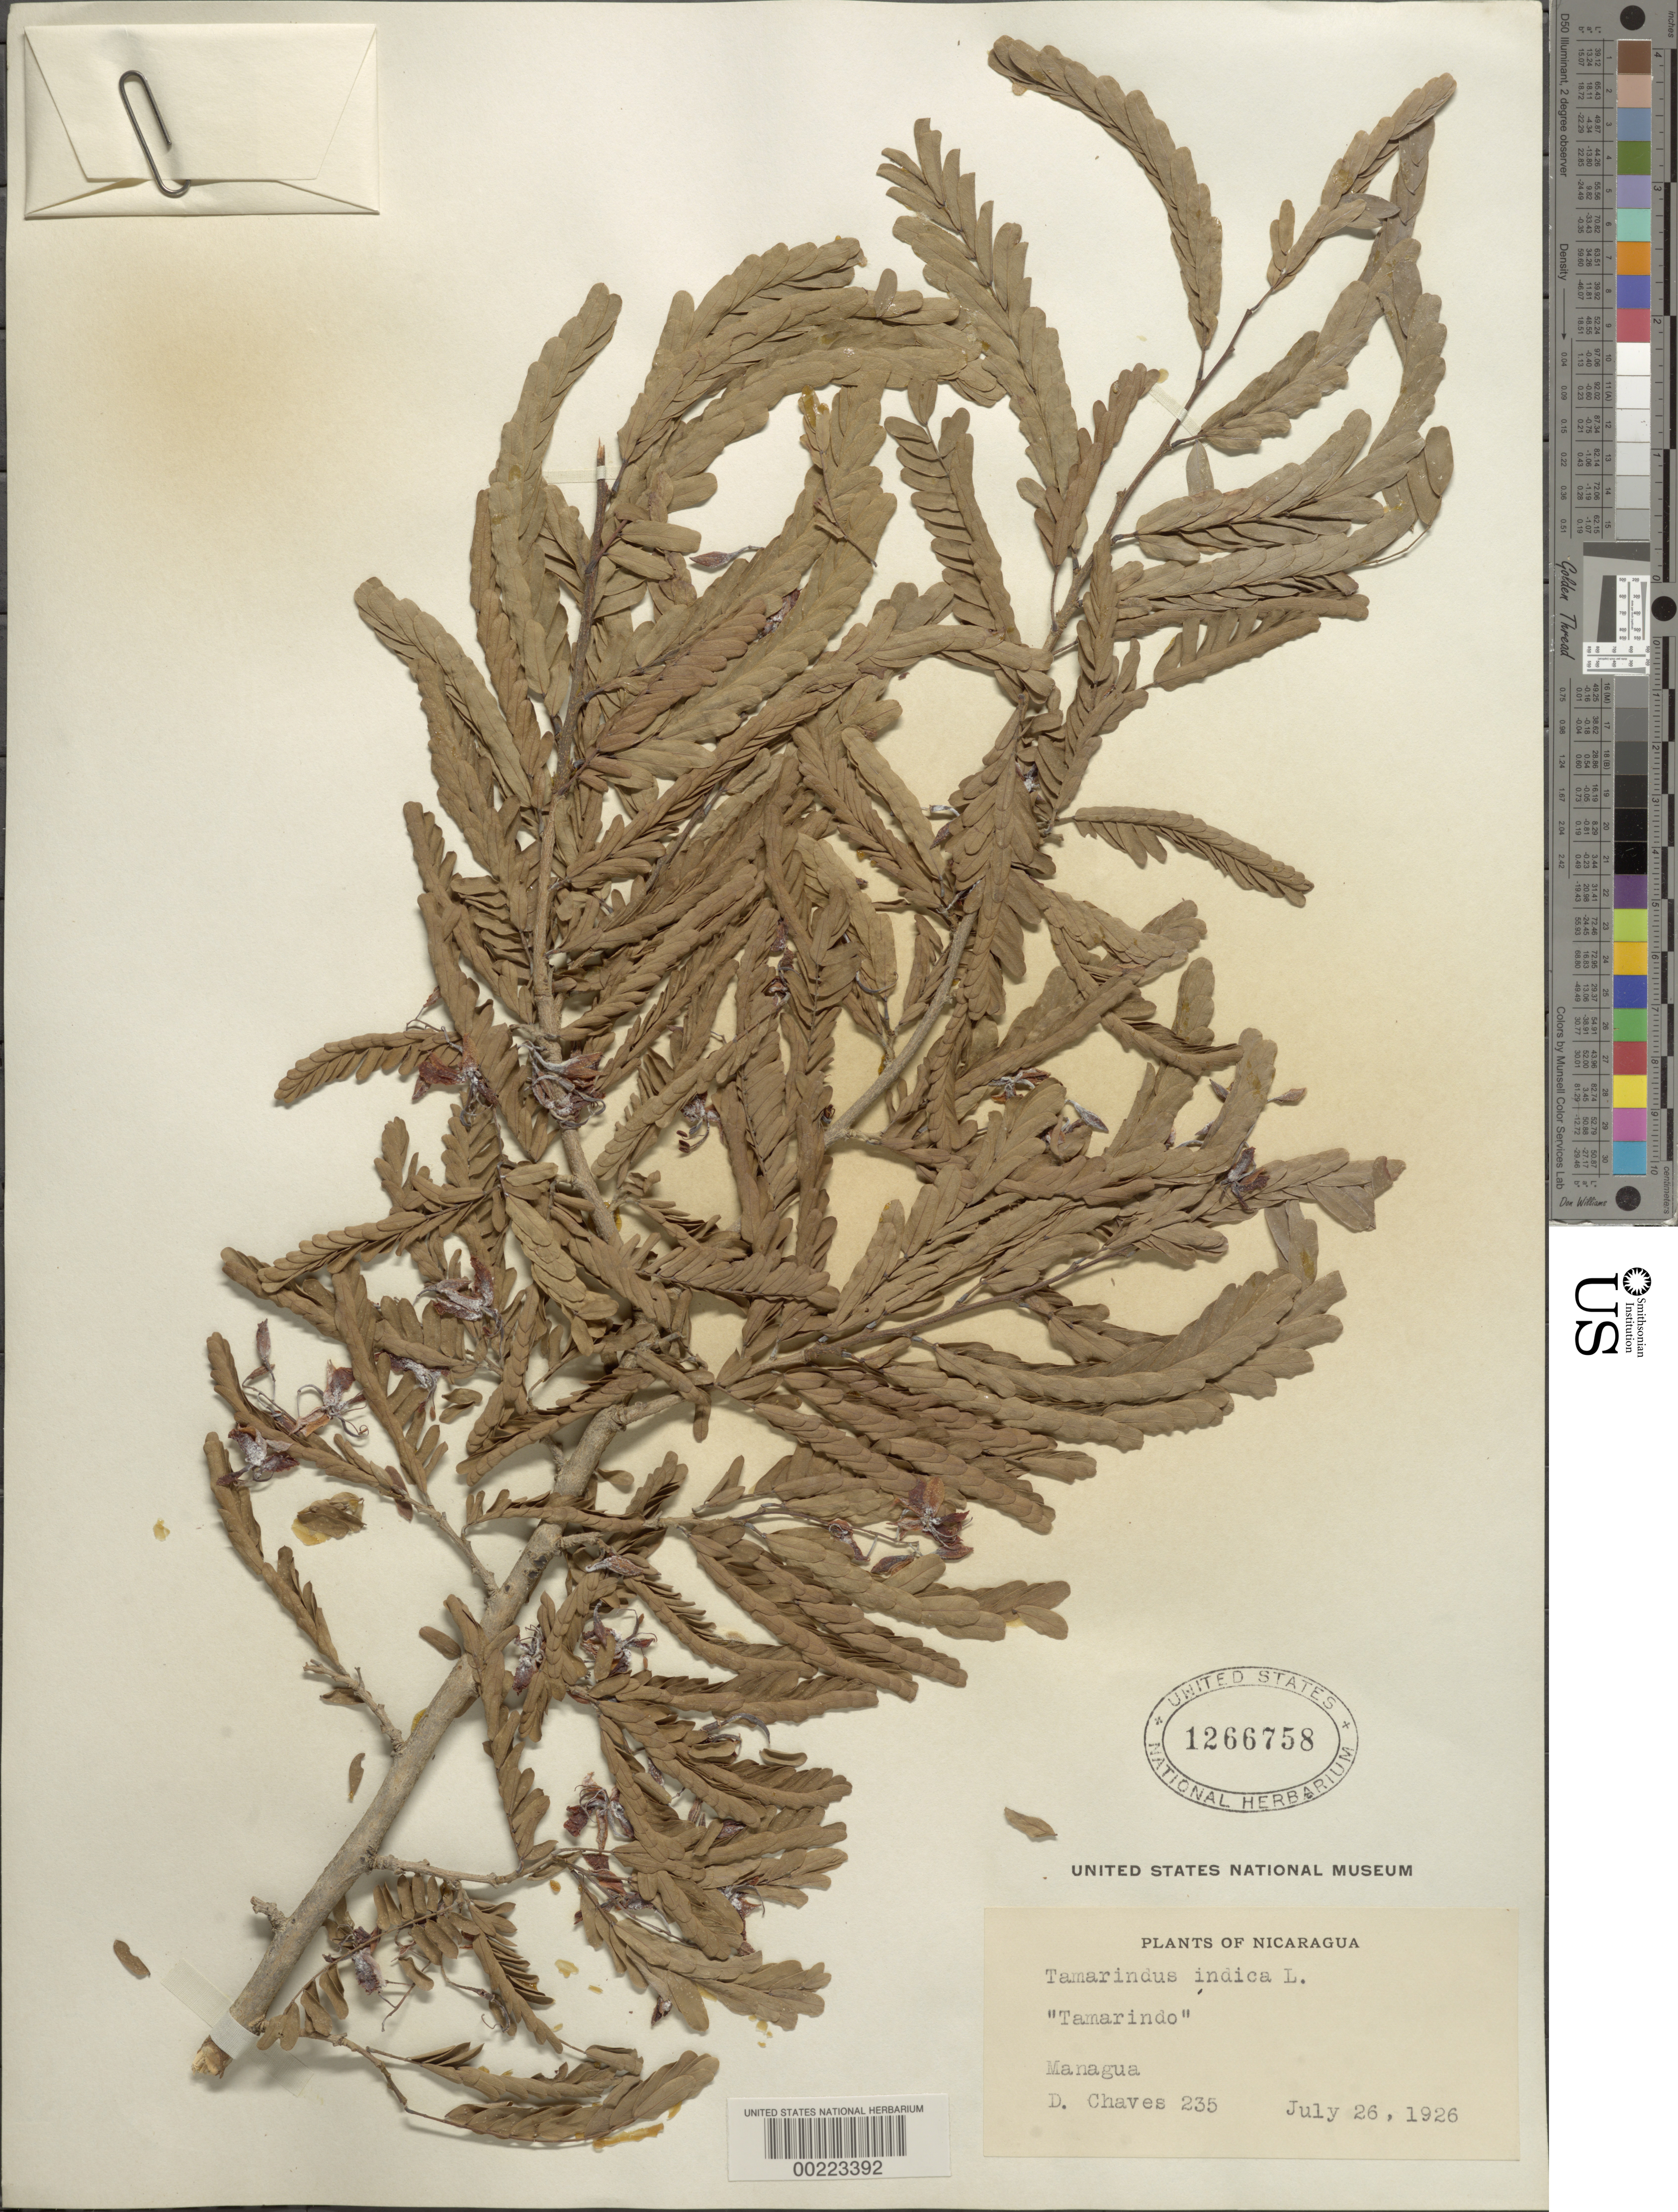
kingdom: Plantae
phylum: Tracheophyta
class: Magnoliopsida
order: Fabales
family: Fabaceae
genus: Tamarindus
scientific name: Tamarindus indica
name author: L.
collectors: D. Chaves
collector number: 235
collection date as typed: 26 Jul 1926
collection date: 1926-07-26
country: Nicaragua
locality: Managua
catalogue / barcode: US 1266758